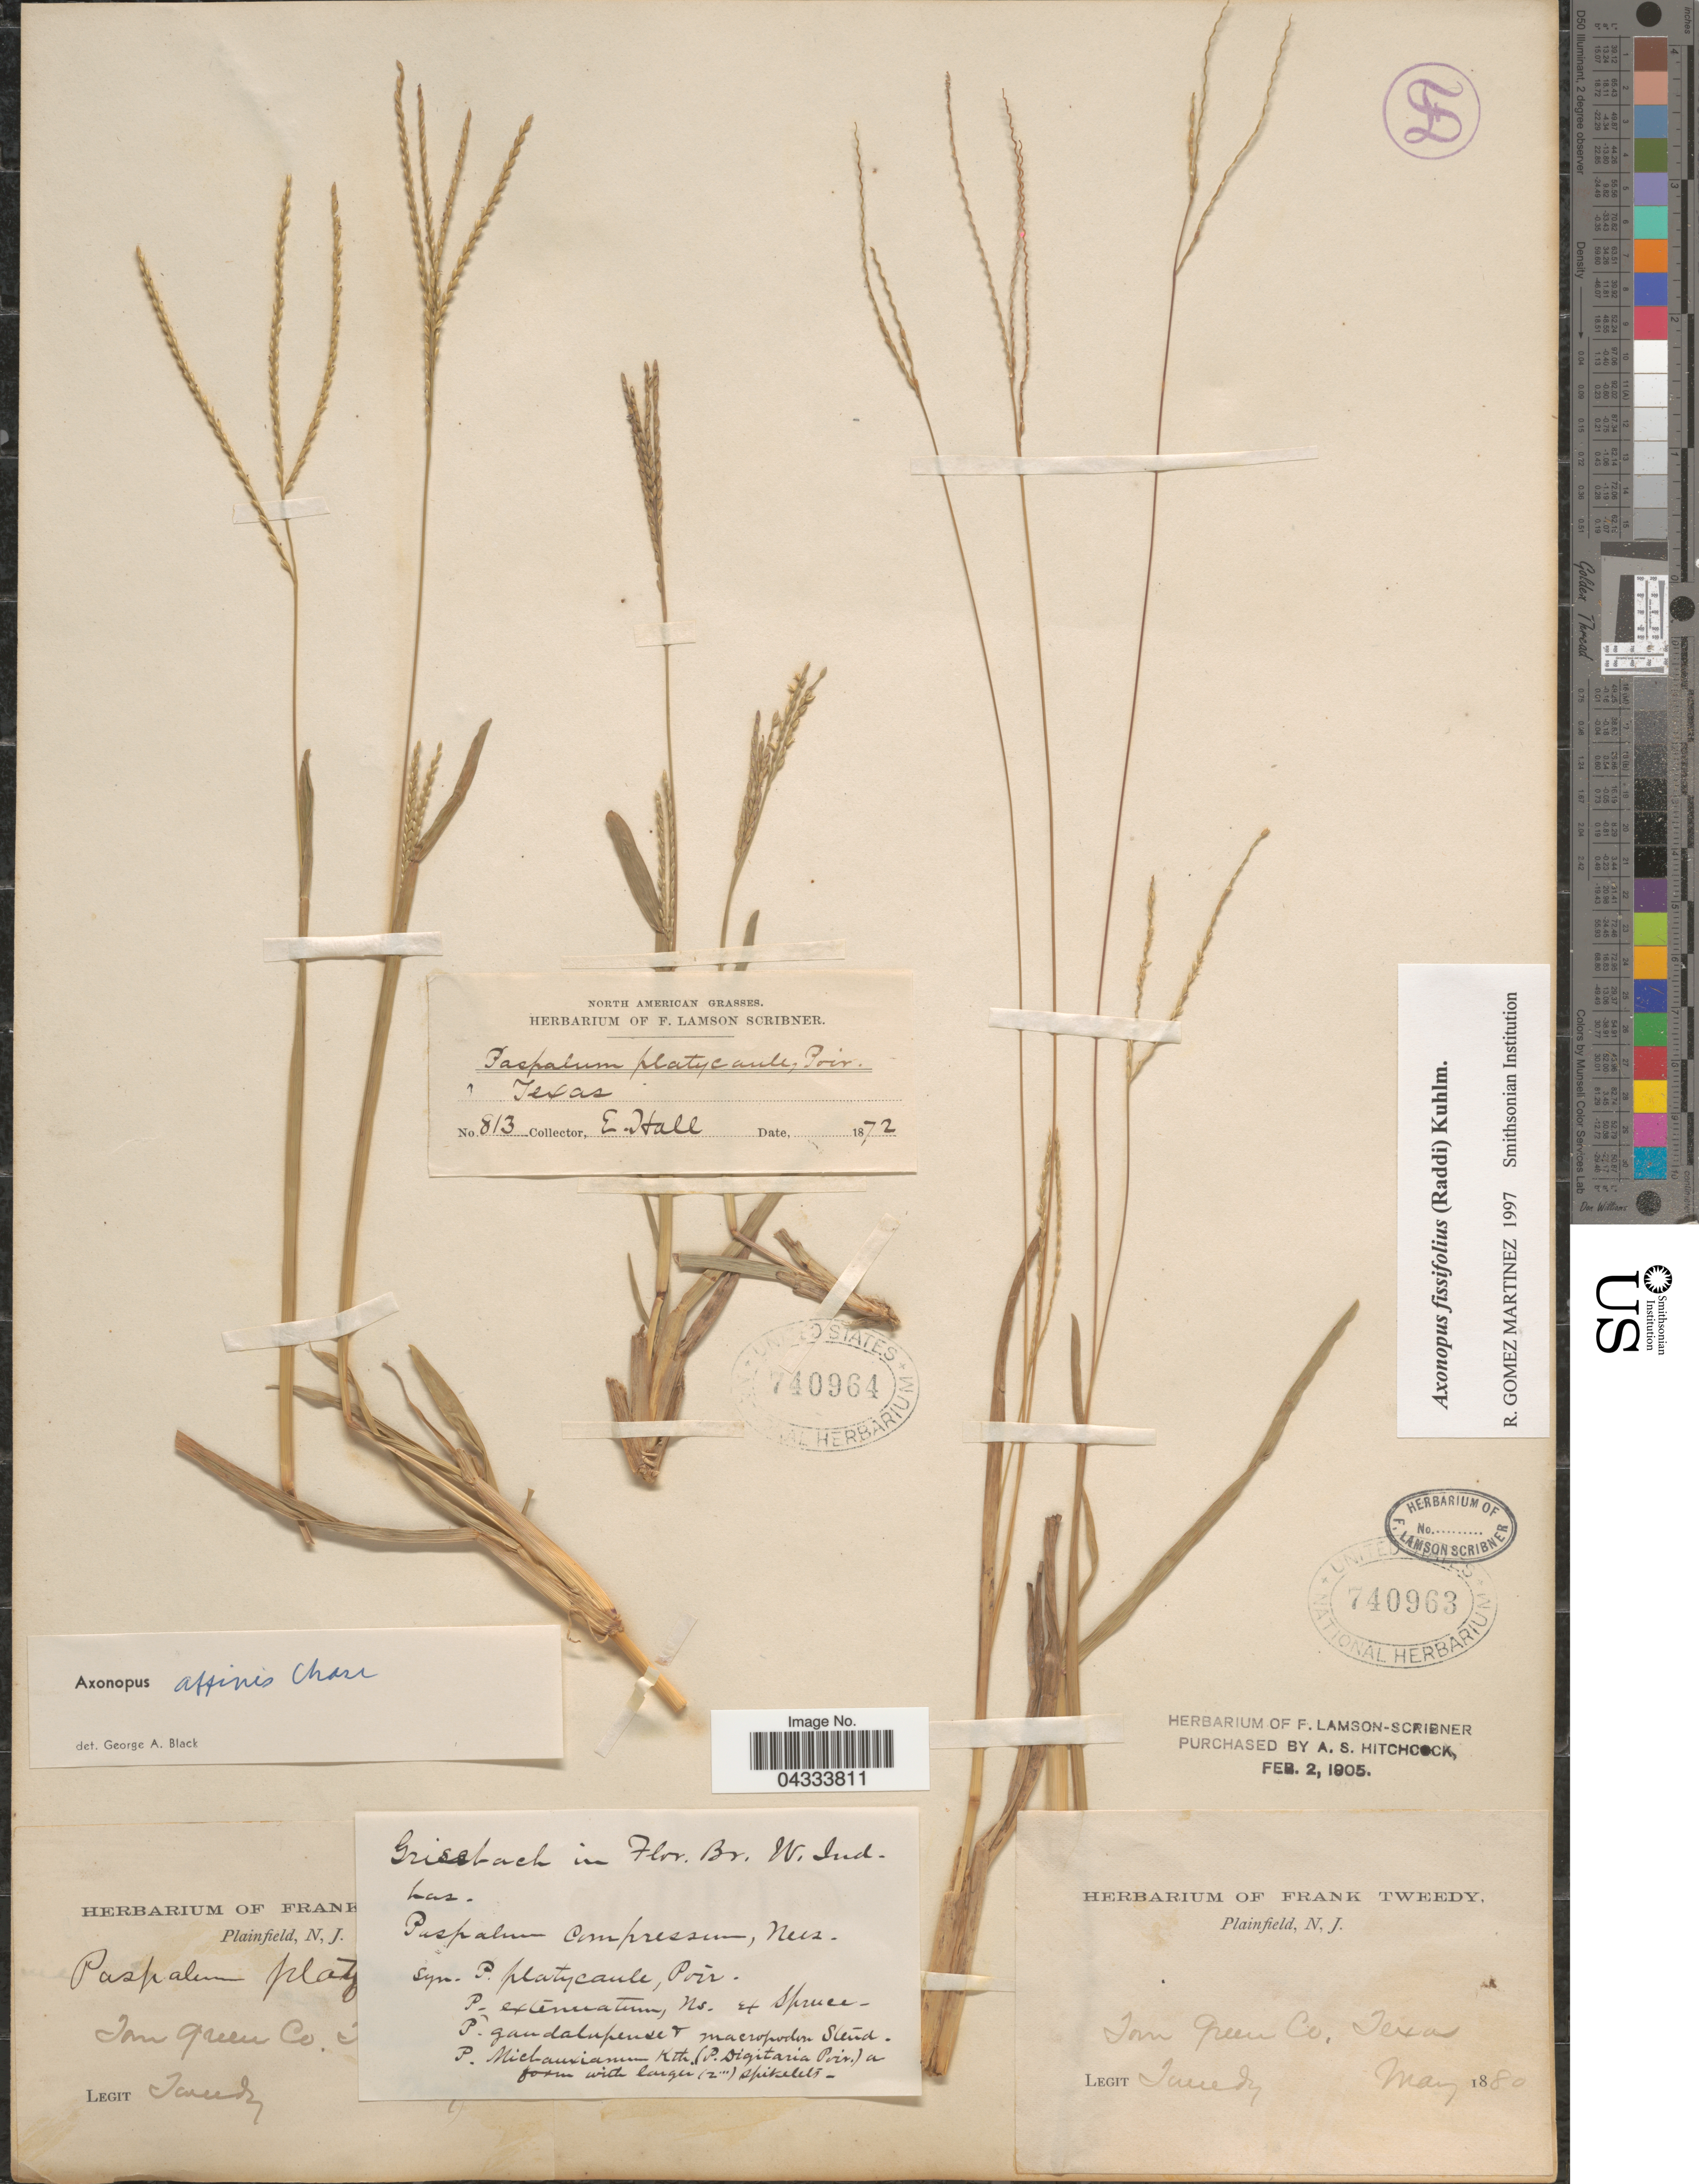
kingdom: Plantae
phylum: Tracheophyta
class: Liliopsida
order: Poales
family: Poaceae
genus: Axonopus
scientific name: Axonopus fissifolius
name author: (Raddi) Kuhlm.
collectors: Tweedy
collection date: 1880-05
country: United States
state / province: Texas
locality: Tom Green Co.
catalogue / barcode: US 740963-2